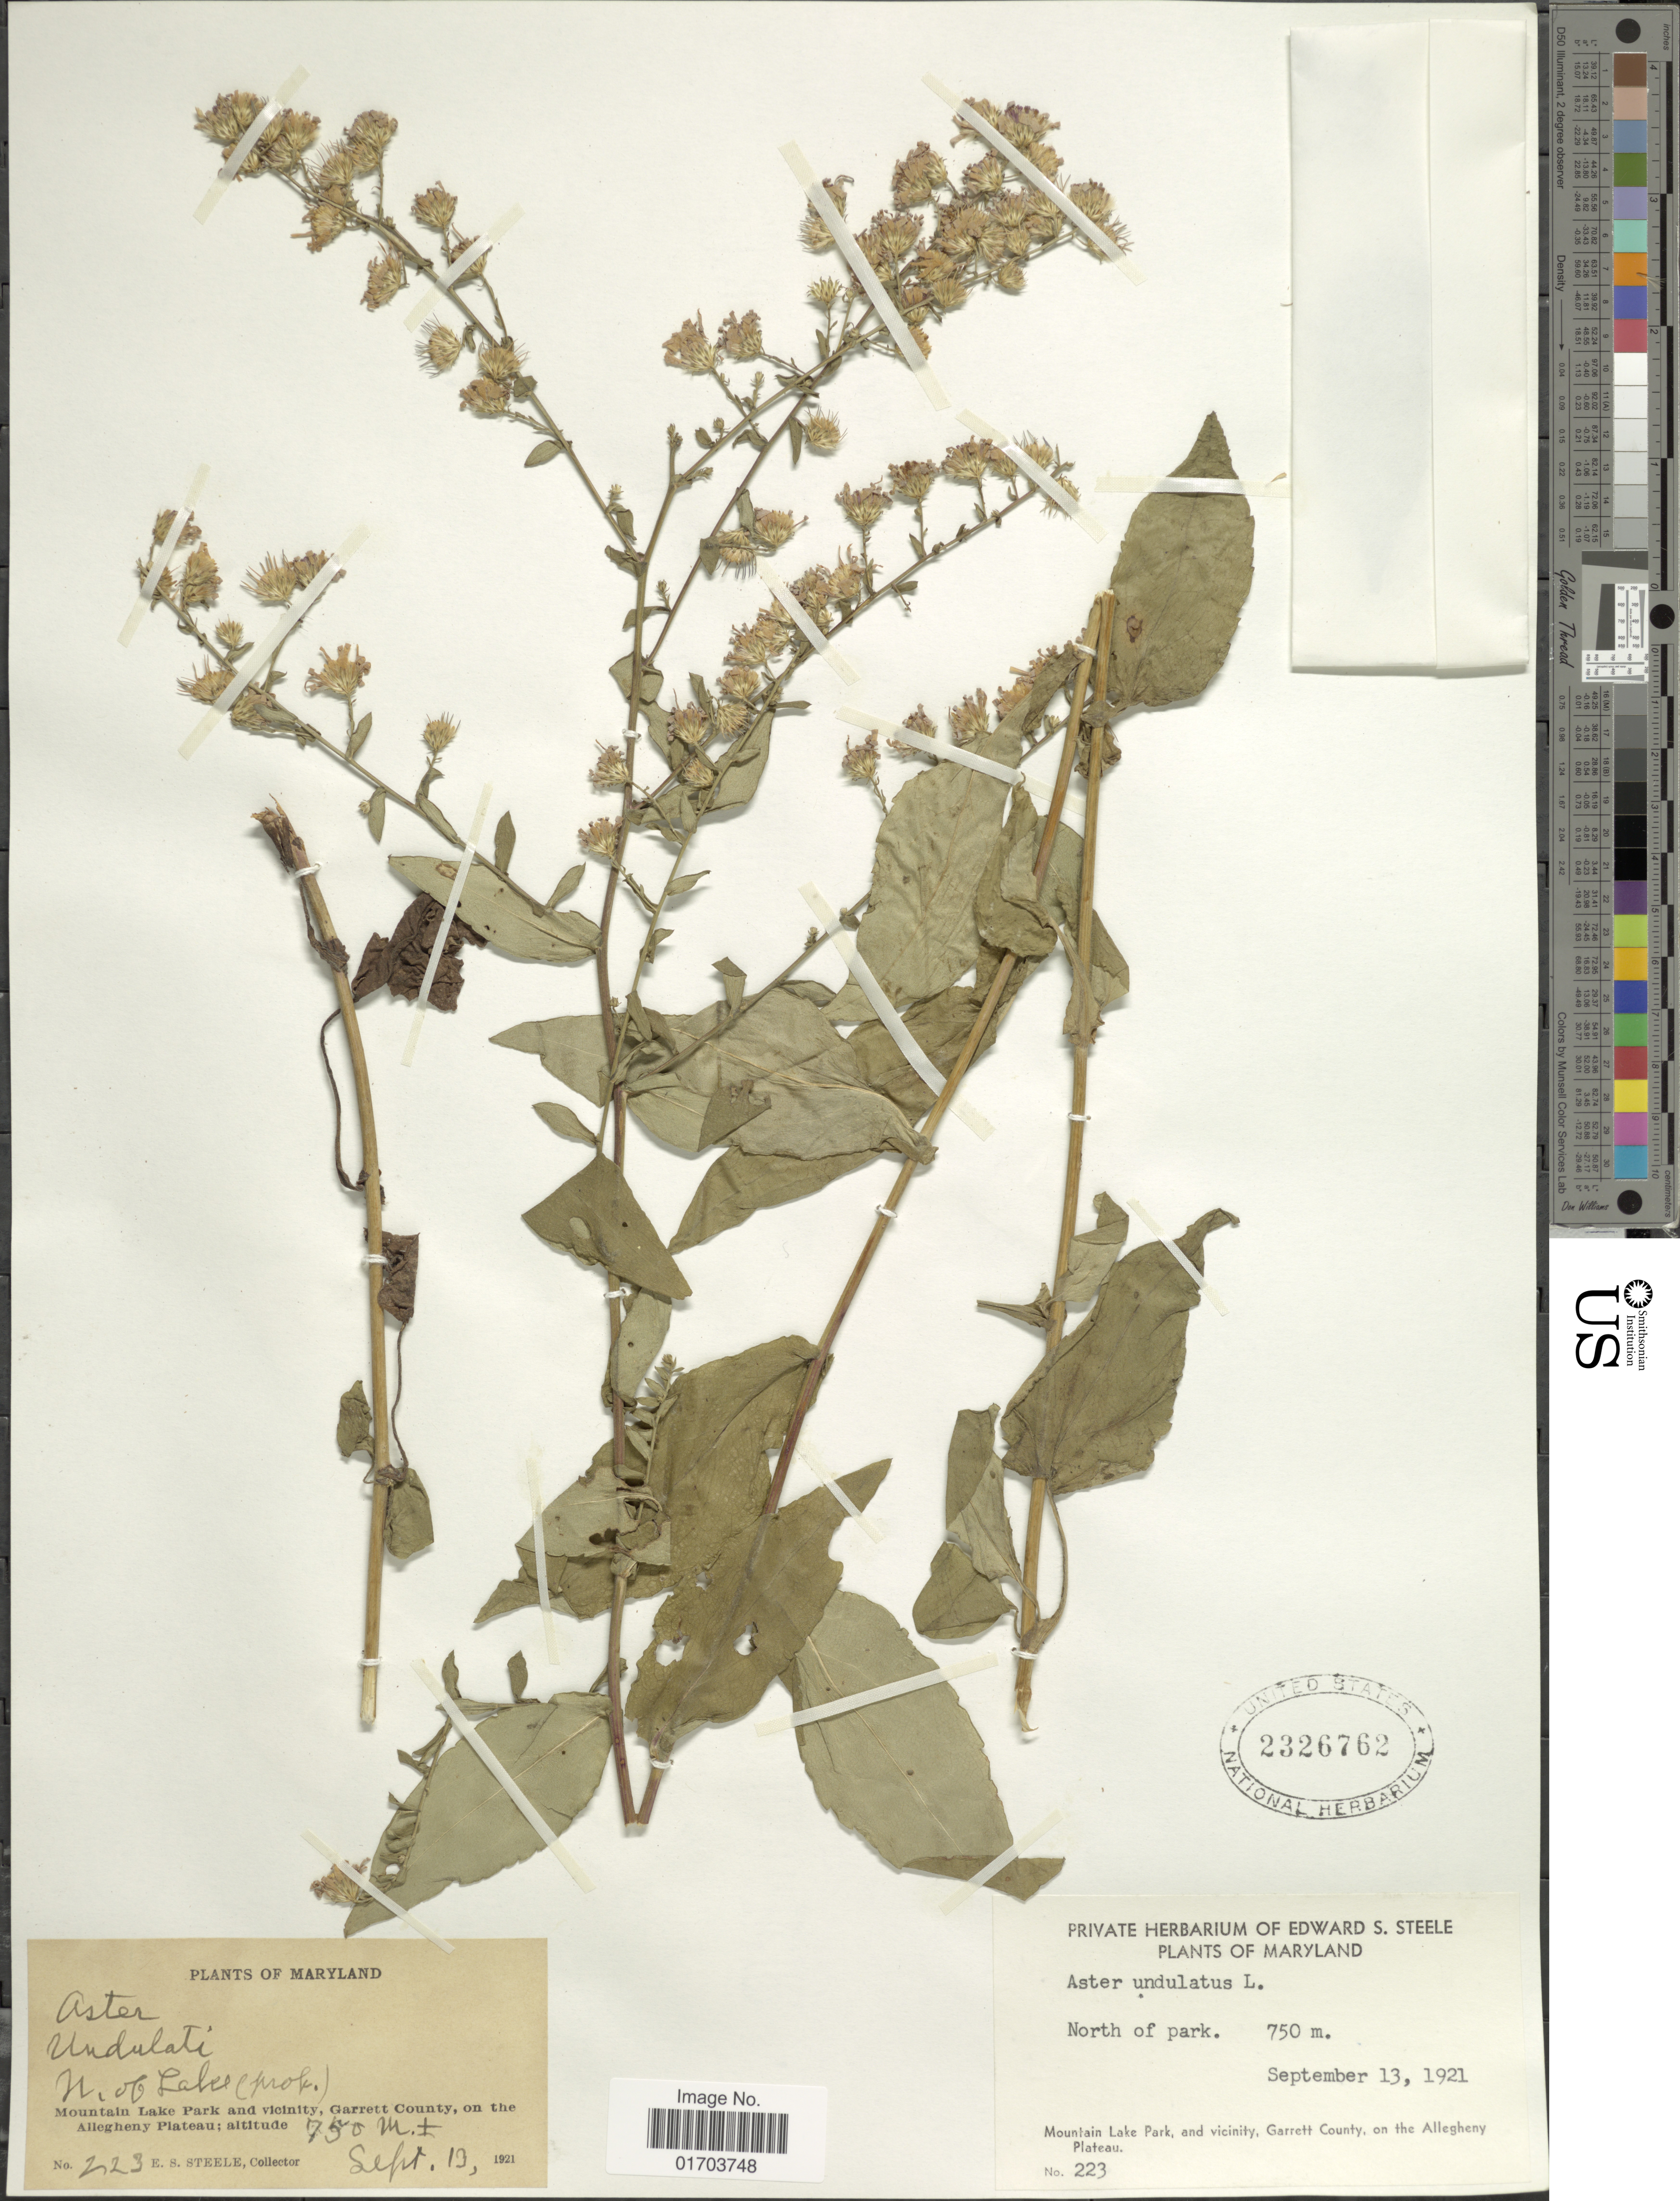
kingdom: Plantae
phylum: Tracheophyta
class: Magnoliopsida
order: Asterales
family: Asteraceae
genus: Symphyotrichum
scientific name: Symphyotrichum undulatum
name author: (L.) G.L. Nesom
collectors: E. Steele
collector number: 223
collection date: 1921-09-13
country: United States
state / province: Maryland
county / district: Garrett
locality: North of park, Mountain Lake Park, and vicinity, Garrett County, on the Allegheny Plateau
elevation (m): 750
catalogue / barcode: US 2326762